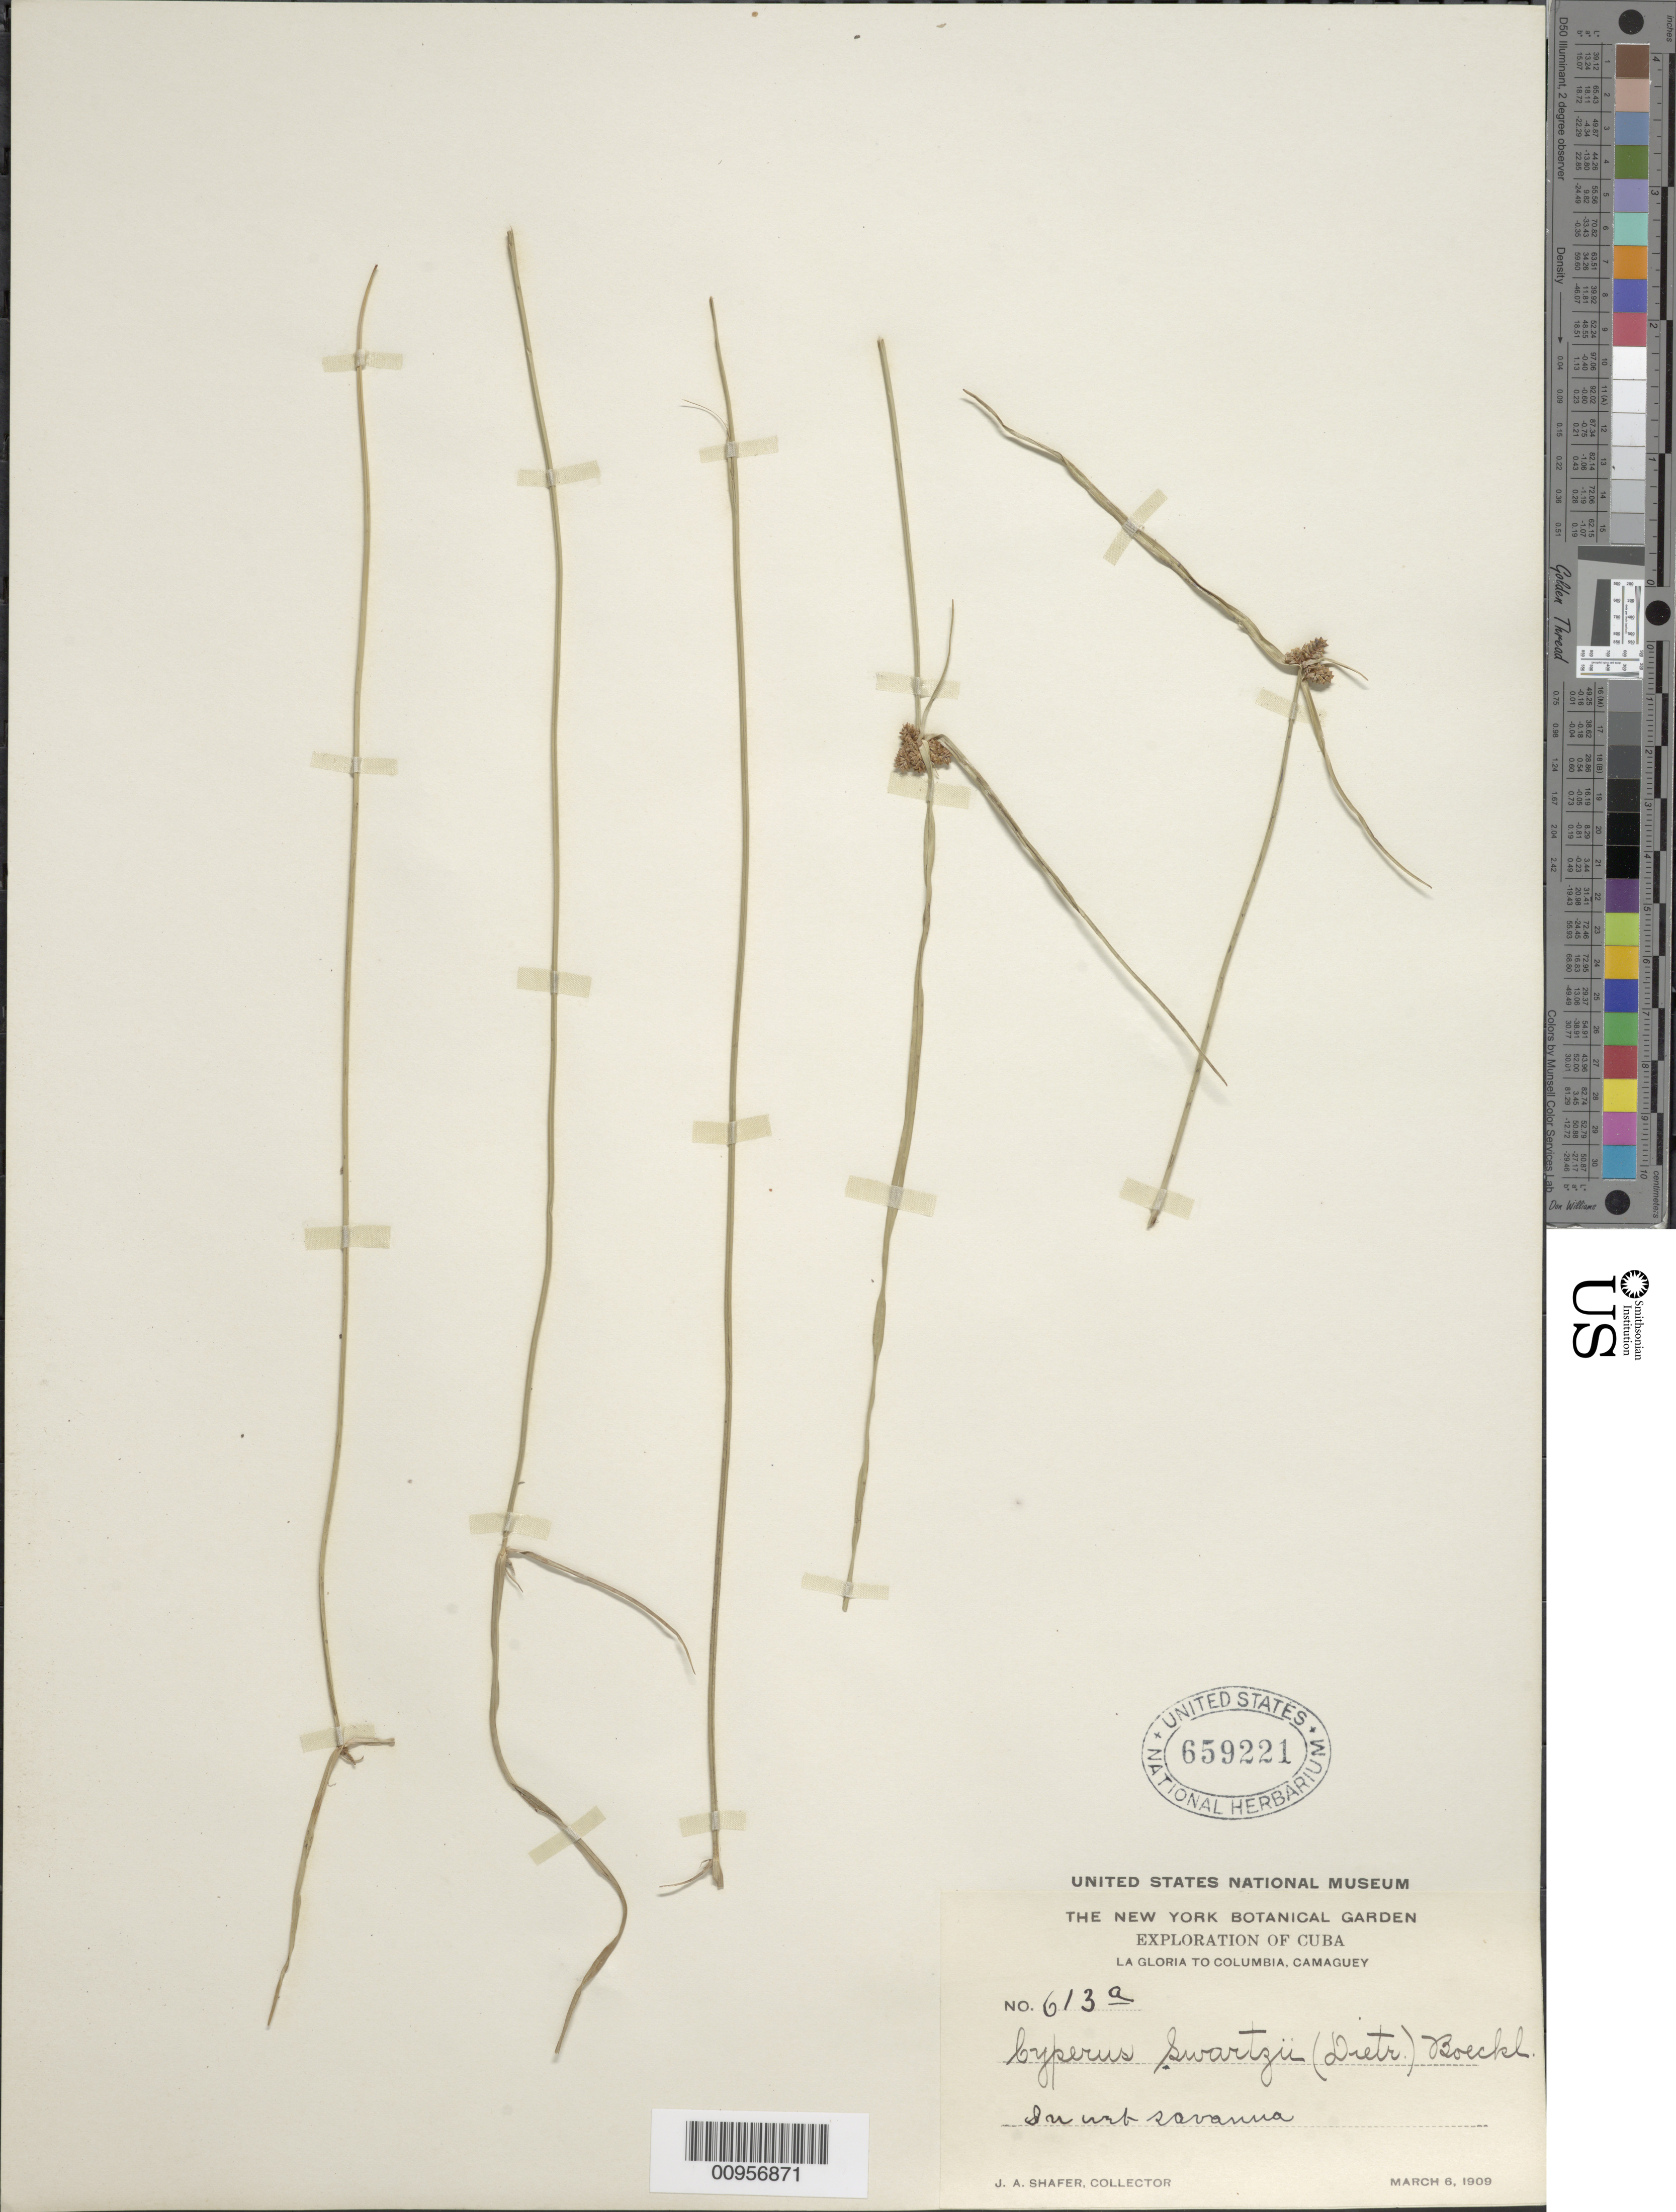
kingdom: Plantae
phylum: Tracheophyta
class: Liliopsida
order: Poales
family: Cyperaceae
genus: Cyperus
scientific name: Cyperus swartzii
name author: (A. Dietr.) Boeckeler ex Kük.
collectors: J. A. Shafer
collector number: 613A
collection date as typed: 06 Mar 1909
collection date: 1909-03-06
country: Cuba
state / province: Camagüey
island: Cuba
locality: La Gloria to Columbia, savanna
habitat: In wet savanna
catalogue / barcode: US 659221